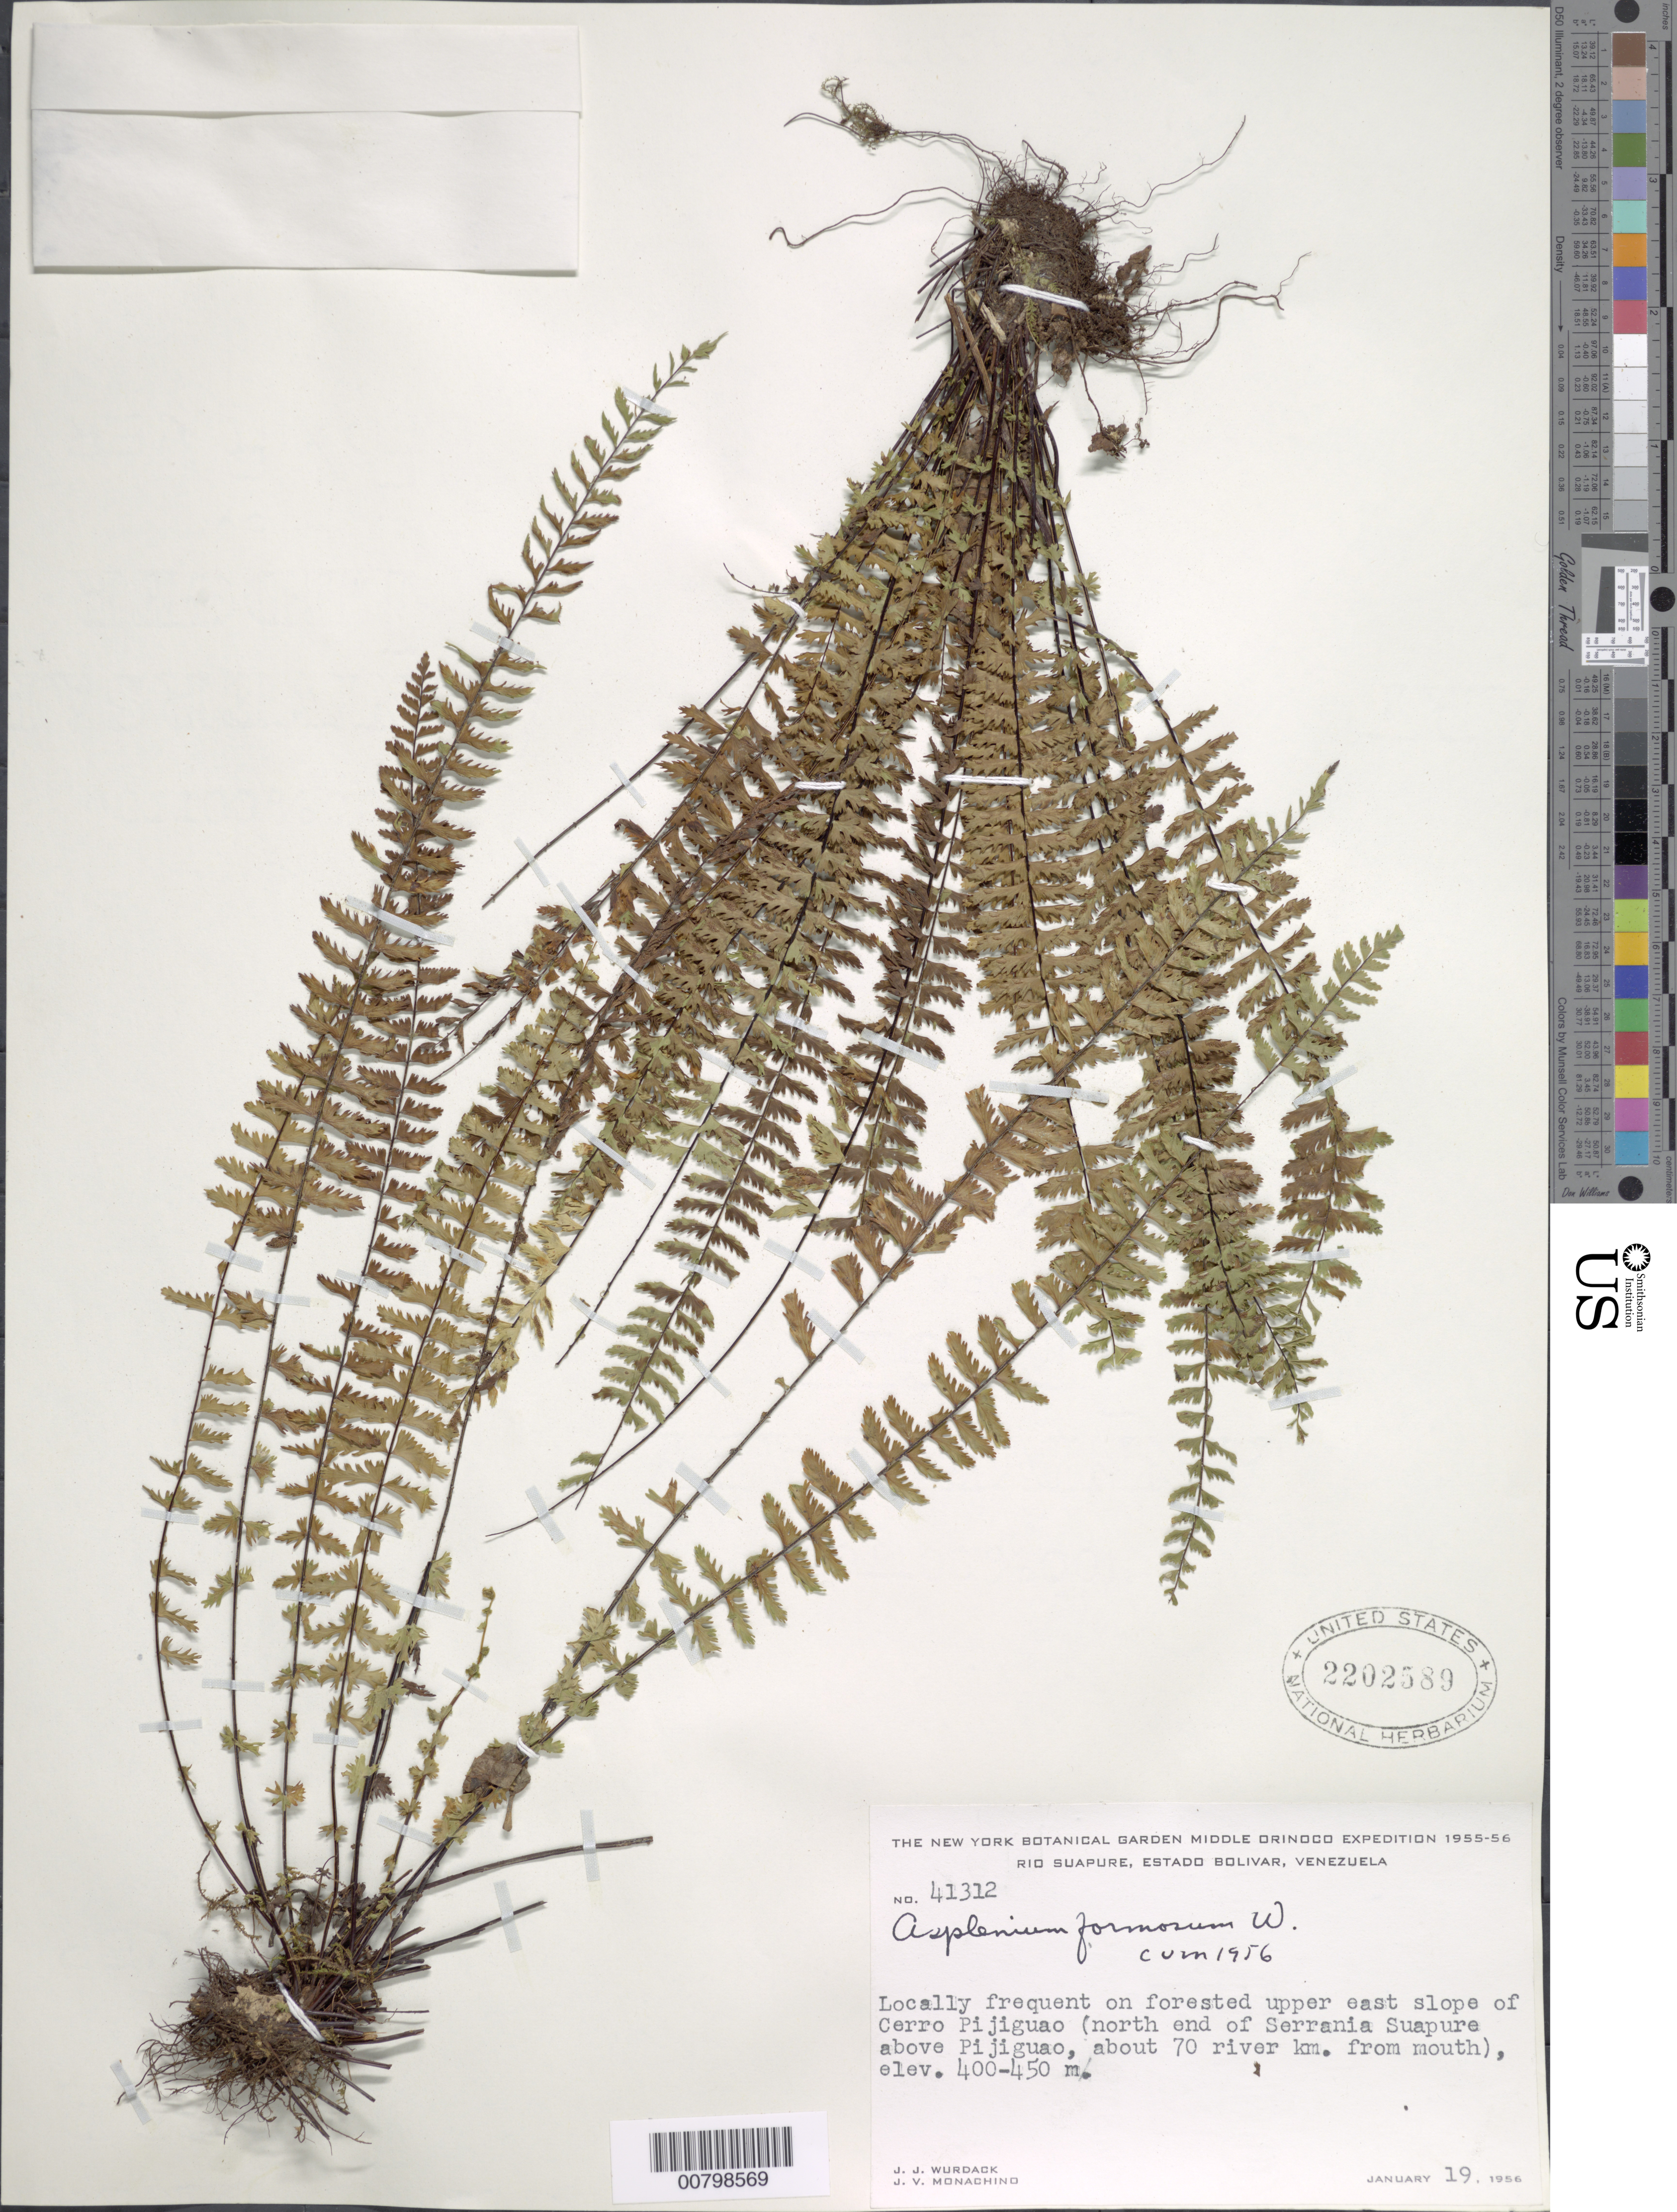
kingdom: Plantae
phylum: Tracheophyta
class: Polypodiopsida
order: Polypodiales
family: Aspleniaceae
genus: Asplenium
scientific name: Asplenium formosum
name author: Willd.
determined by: Morton, C. V.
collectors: J. J. Wurdack & J. V. Monachino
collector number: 41312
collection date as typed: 19-Jan-56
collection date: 1956-01-19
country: Venezuela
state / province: Bolívar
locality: Cerro Pijiguao, N end of Serrania Suapure above Pijiguao, 70 river km from mouth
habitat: Forested upper E slope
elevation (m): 400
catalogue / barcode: US 2202589